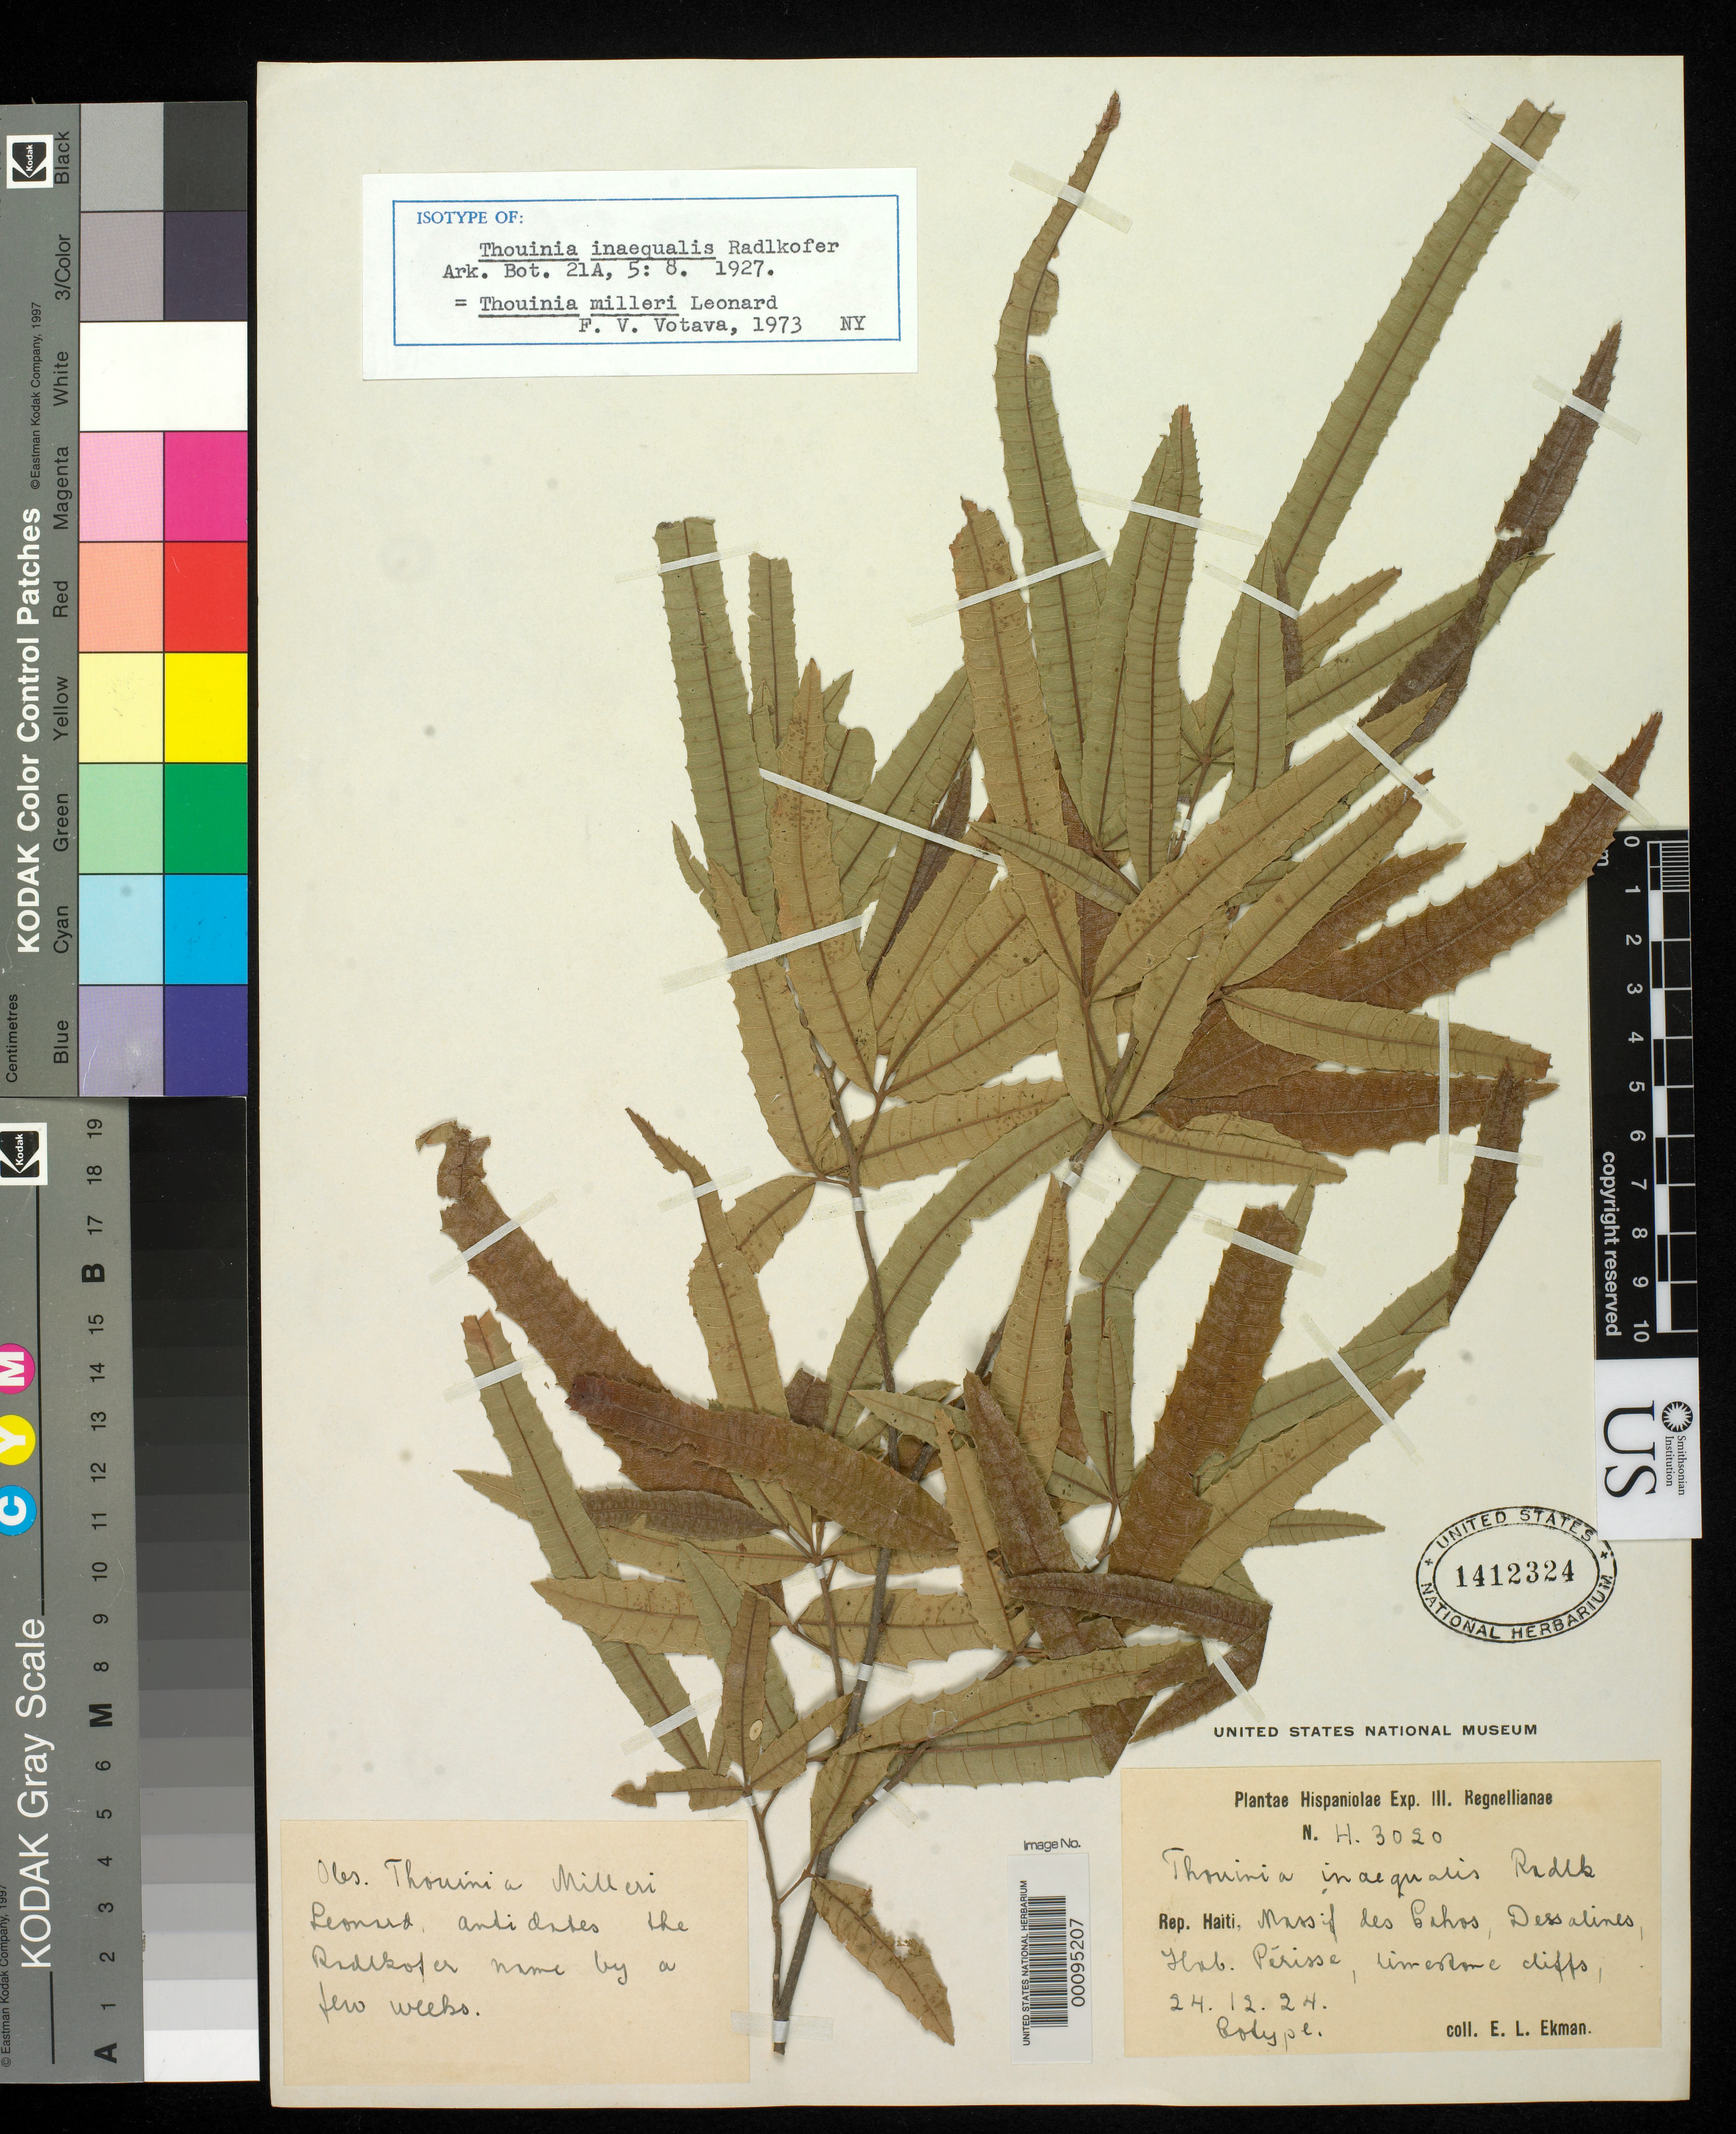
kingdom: Plantae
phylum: Tracheophyta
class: Magnoliopsida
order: Sapindales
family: Sapindaceae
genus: Thouinia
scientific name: Thouinia inaequalis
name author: Radlk. ex Urb.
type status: Isotype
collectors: E. L. Ekman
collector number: H 3020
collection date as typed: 24 Dec 1924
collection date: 1924-12-24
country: Haiti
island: Hispaniola Island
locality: Massif des Cahos, Pessalines, perisse, "plaine de l'Artibonite ad Gonaives".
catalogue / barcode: US 1412324